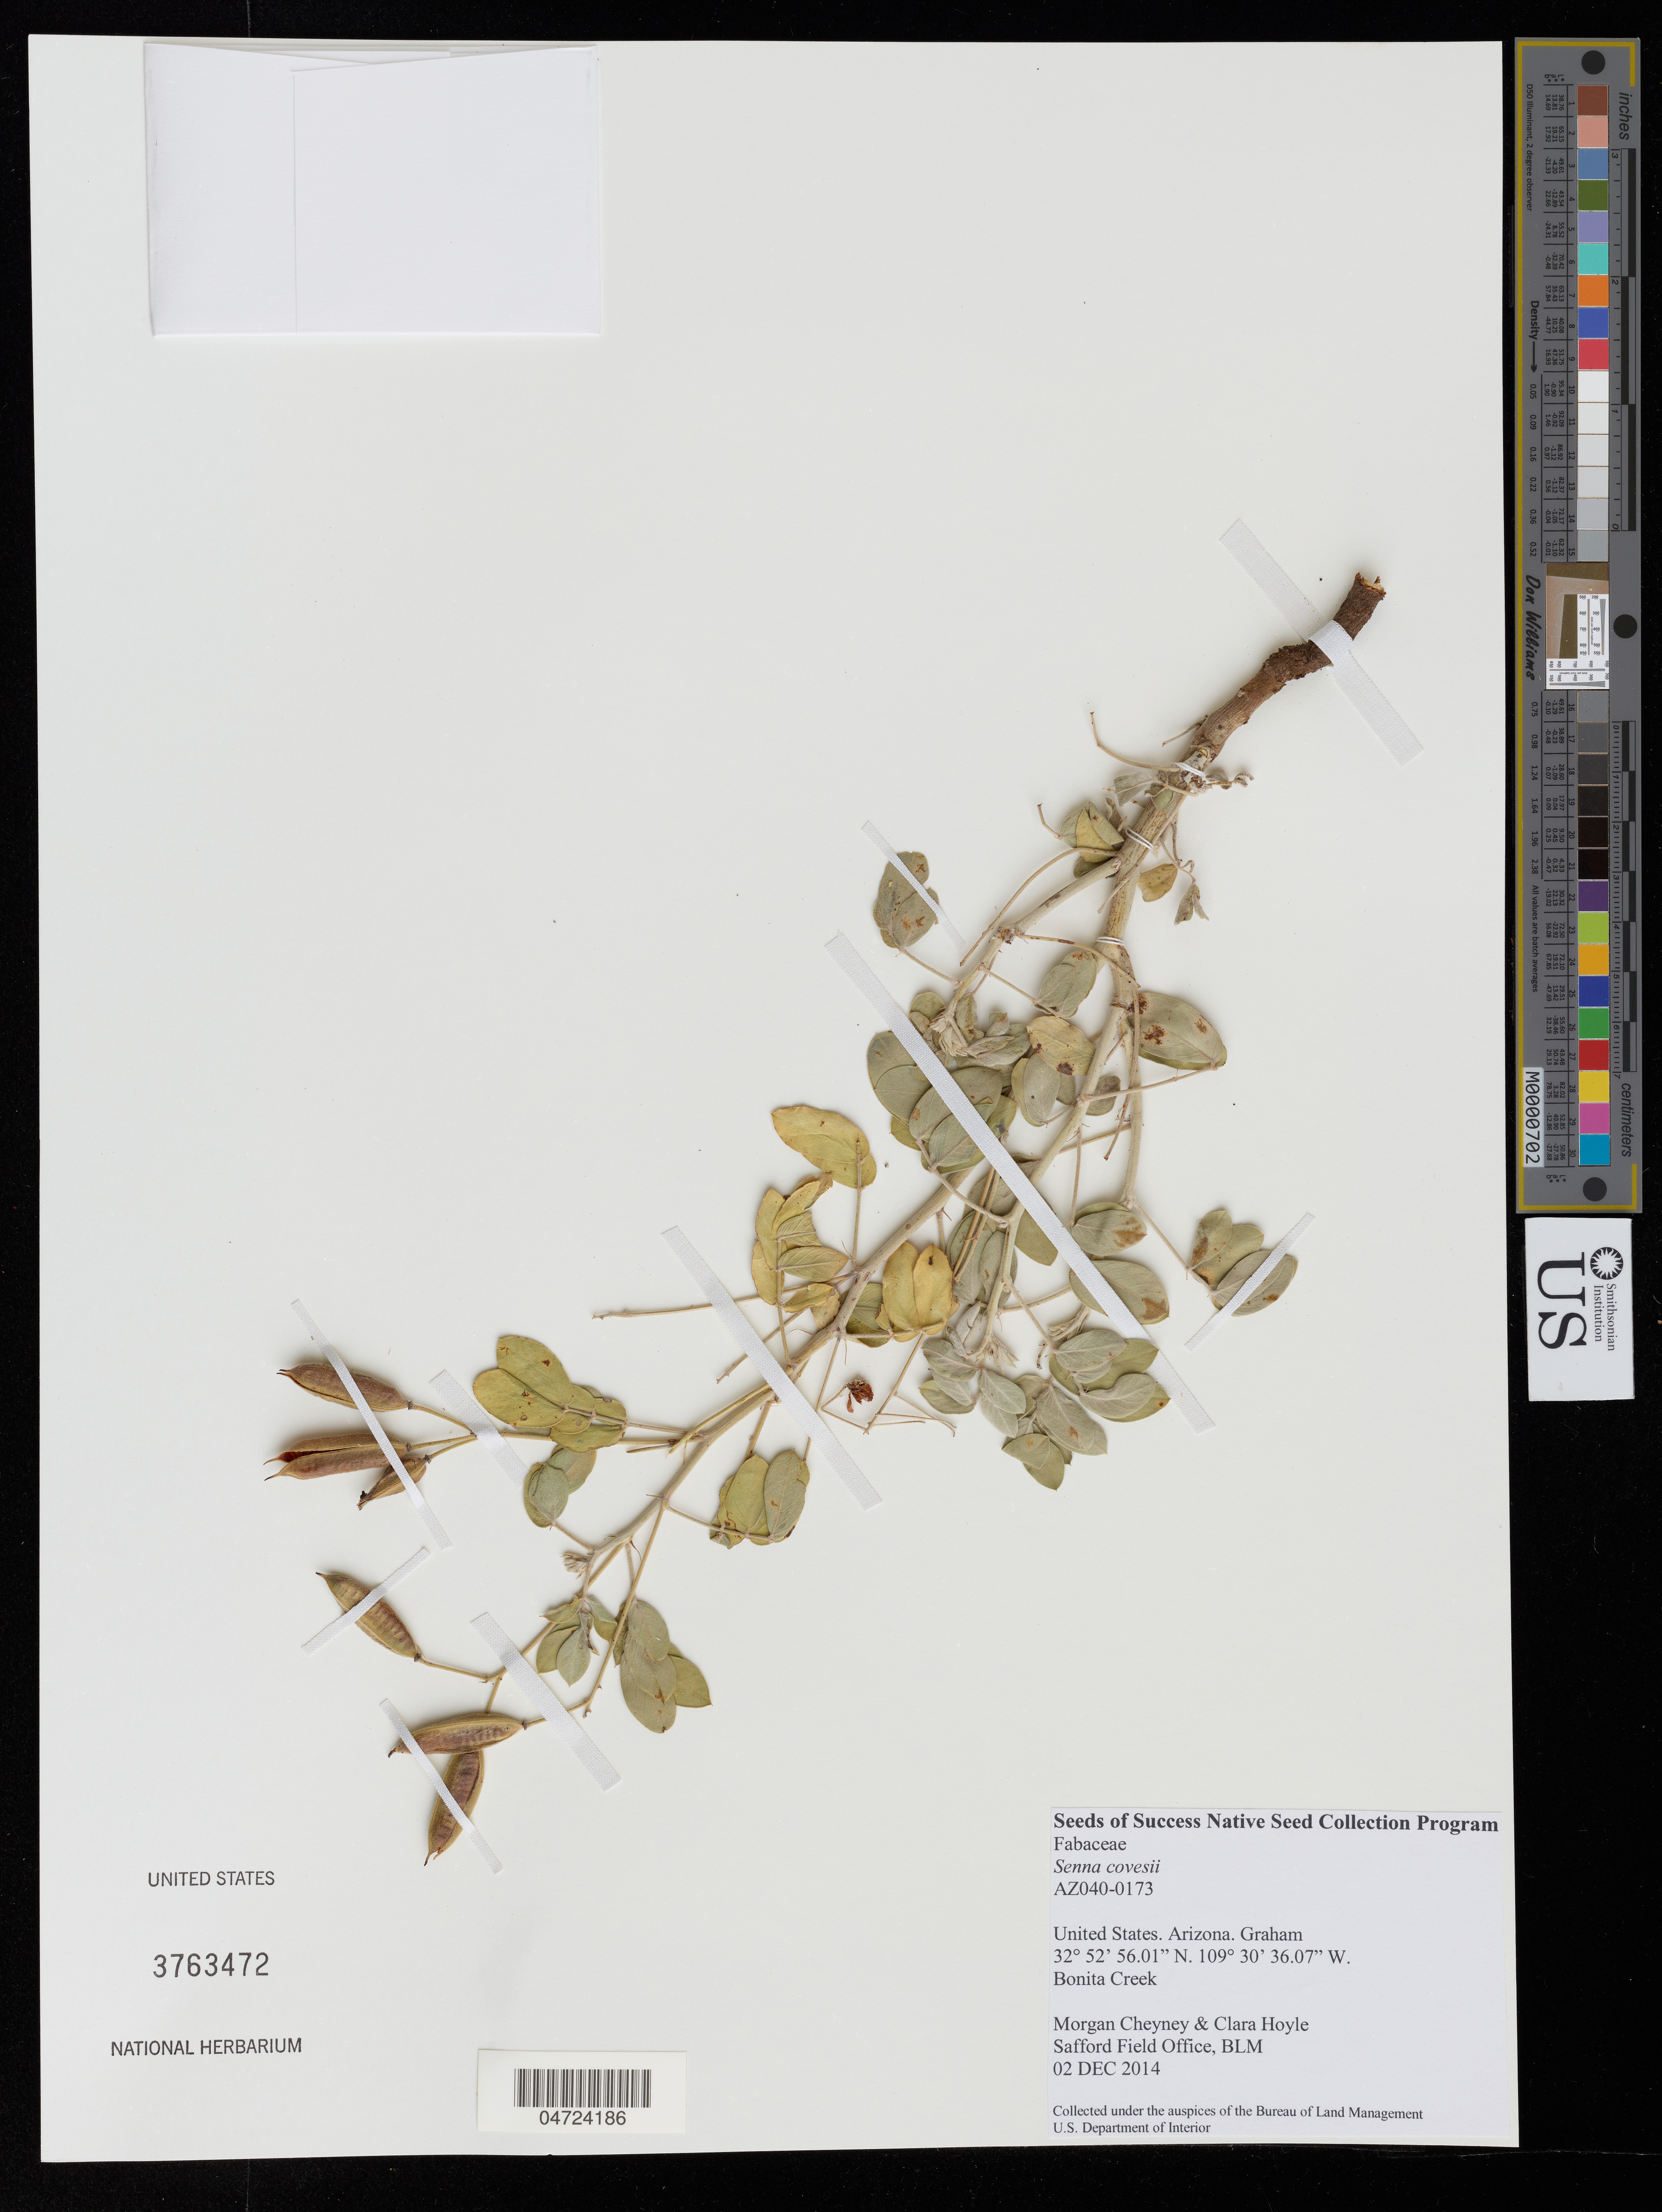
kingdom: Plantae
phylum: Tracheophyta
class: Magnoliopsida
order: Fabales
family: Fabaceae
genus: Senna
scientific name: Senna covesii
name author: (A. Gray) H.S. Irwin & Barneby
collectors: M. Cheyney & C. Hoyle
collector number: AZ040-0173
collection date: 2014-12-02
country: United States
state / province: Arizona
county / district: Graham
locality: Graham. Bonita Creek.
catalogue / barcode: US 3763472